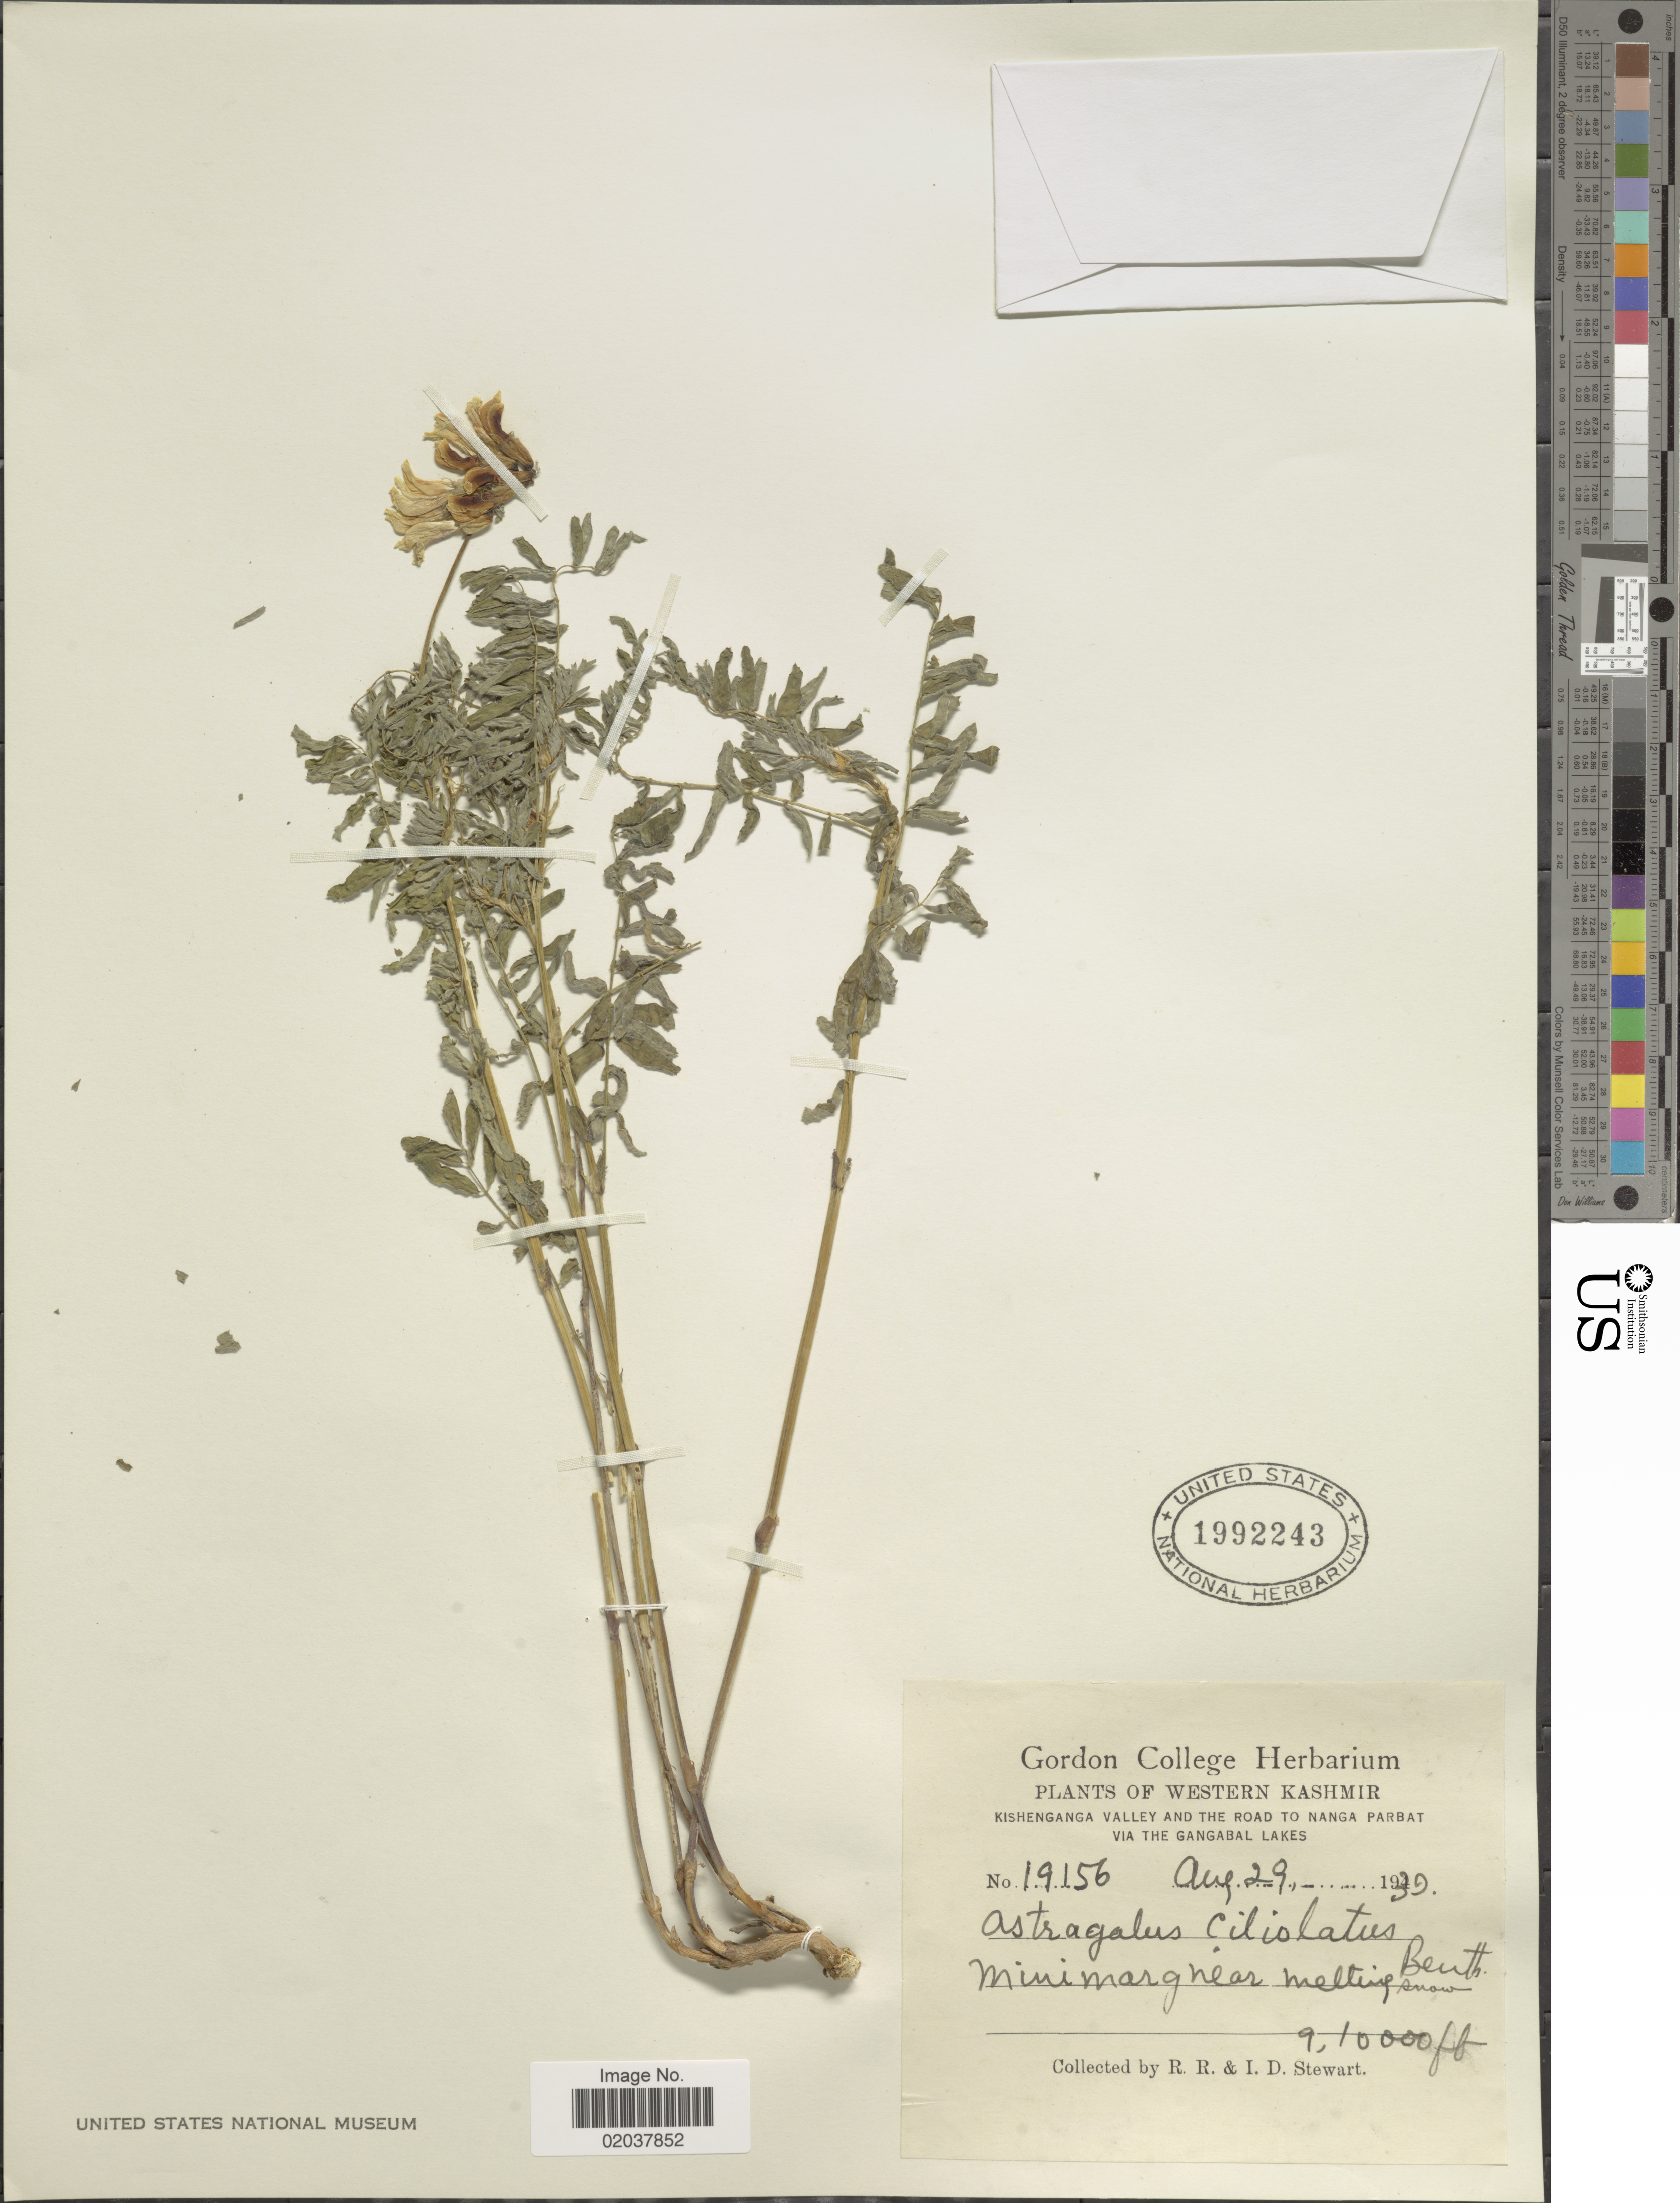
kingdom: Plantae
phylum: Tracheophyta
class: Magnoliopsida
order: Fabales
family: Fabaceae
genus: Astragalus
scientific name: Astragalus ciliolatus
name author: Benth. ex Bunge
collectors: R. R. Stewart & I. Stewart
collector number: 19156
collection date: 1939-08-29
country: India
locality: Western Kashmir, Kishenganga Valley and the road to Nanga Parbat via the Gangabal Lakes, Minimarg near melting snow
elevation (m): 2743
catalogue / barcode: US 1992243